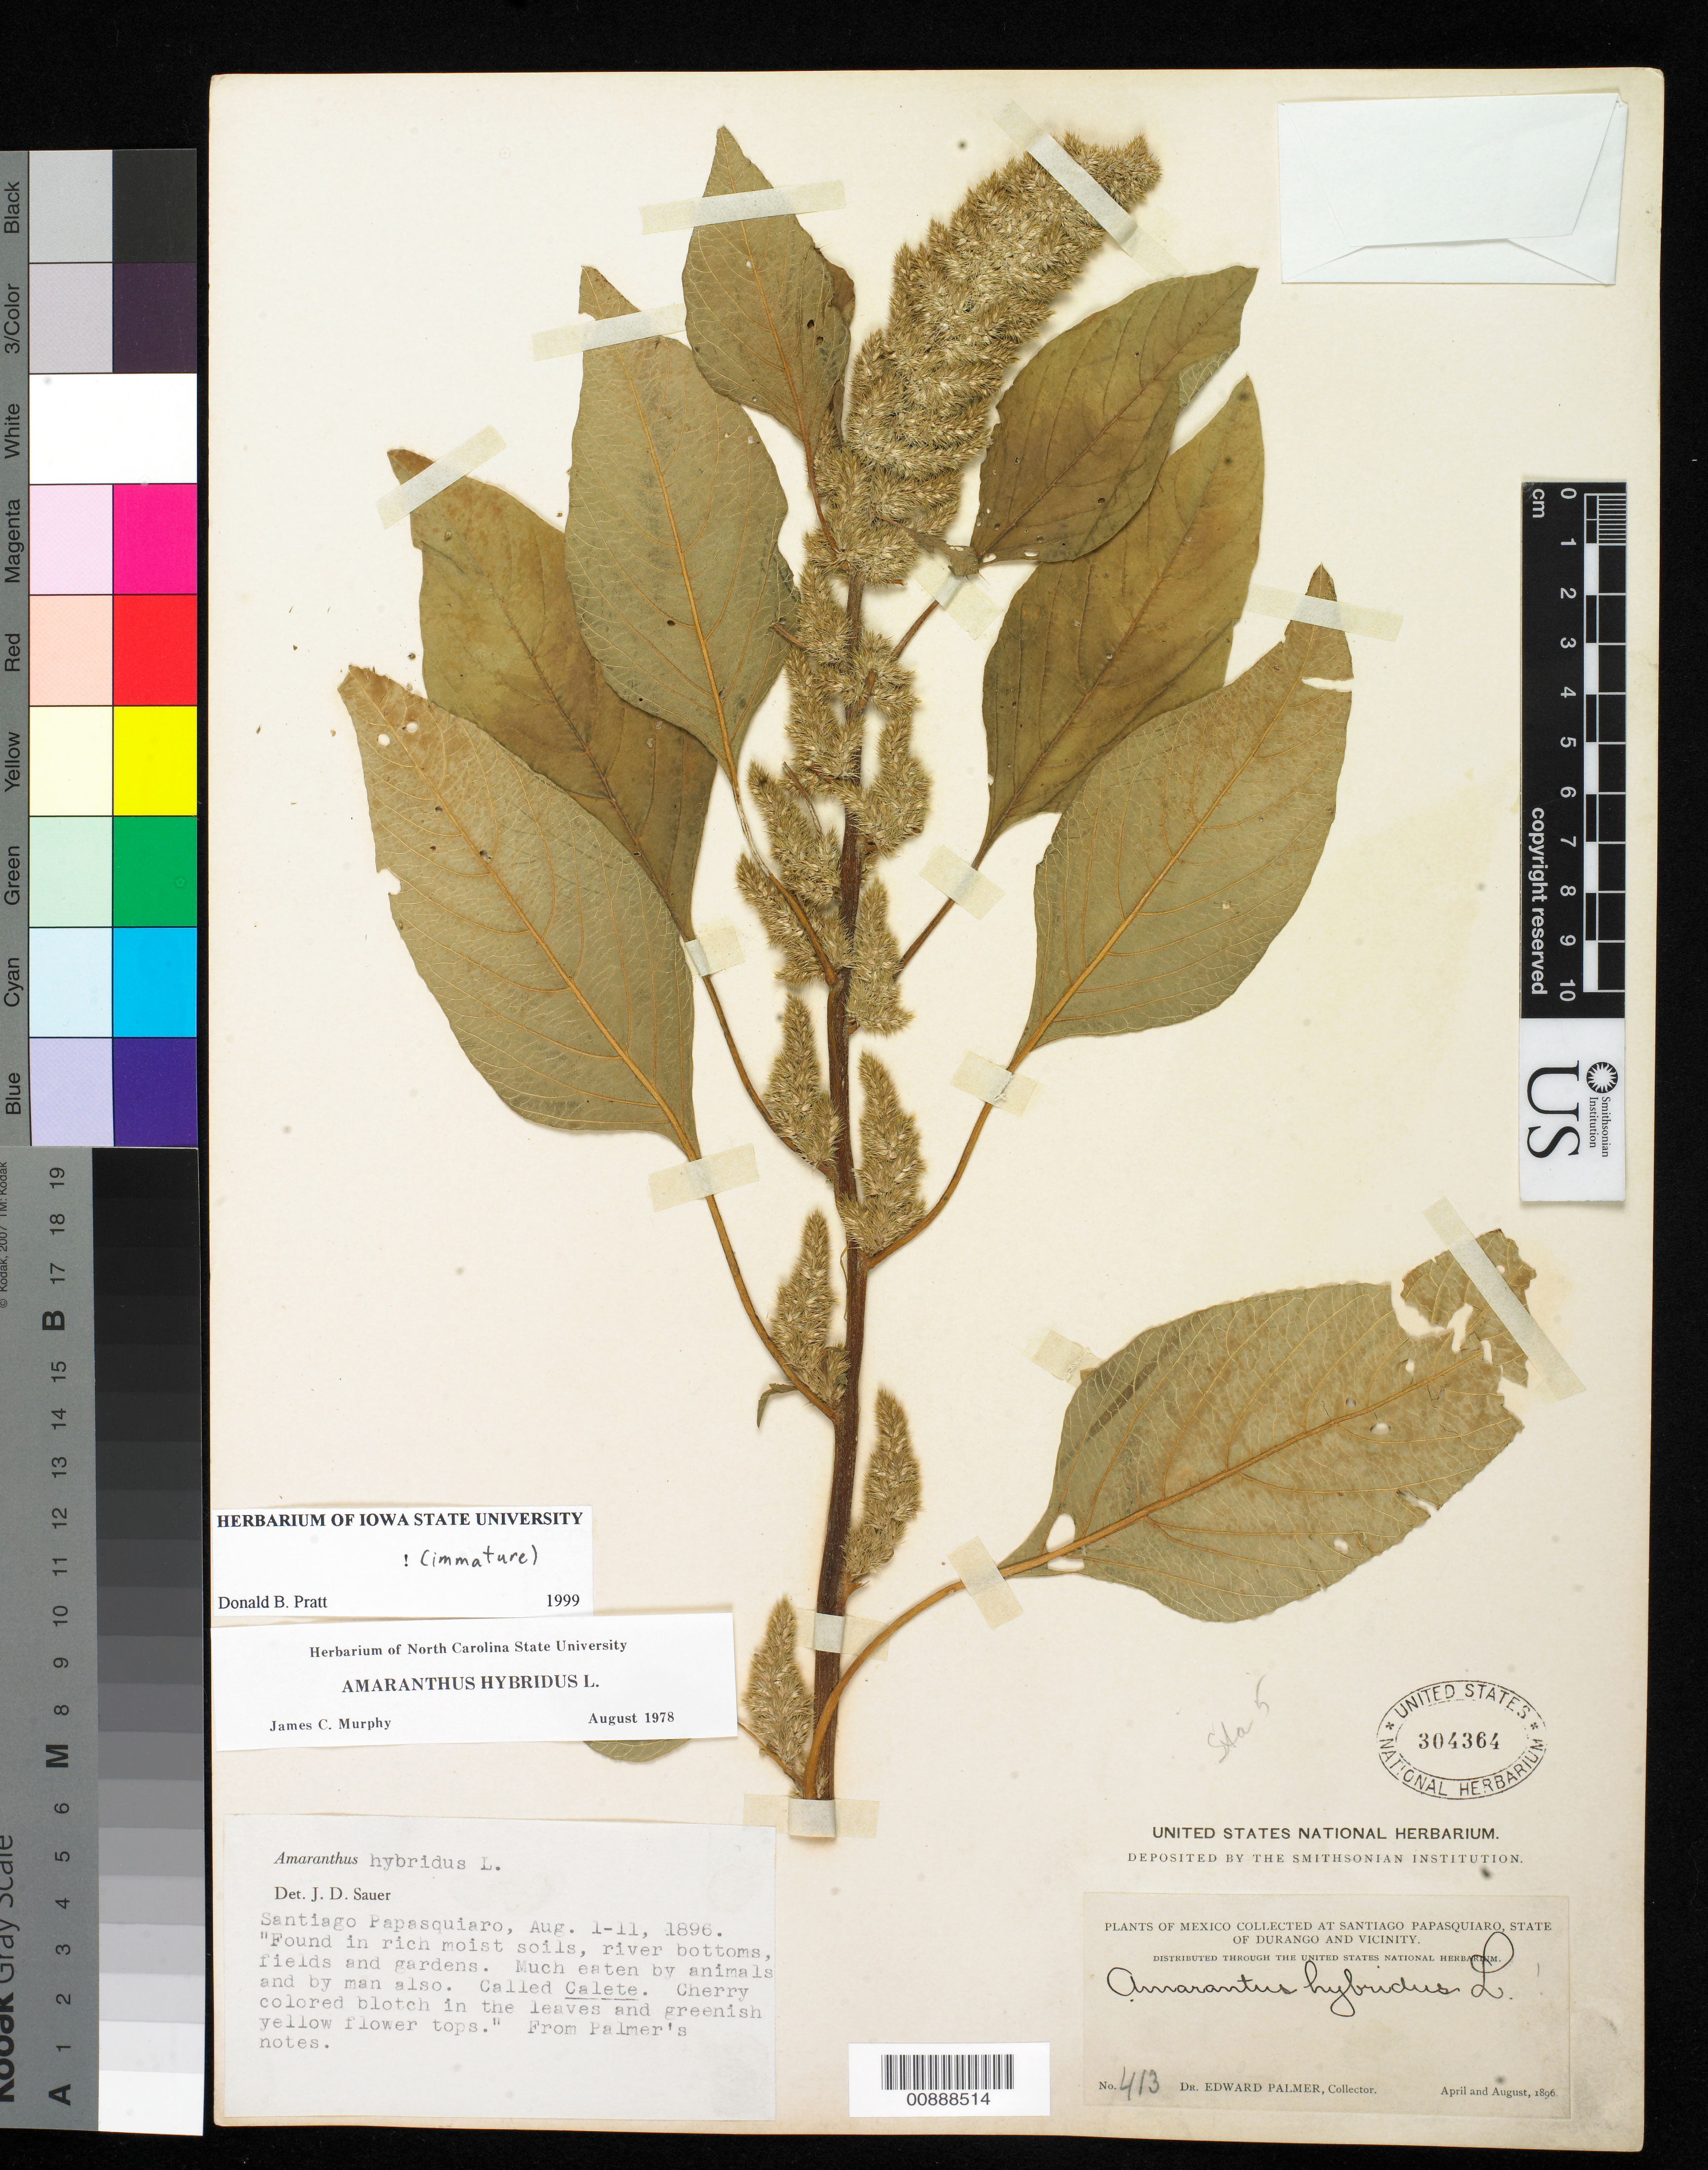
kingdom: Plantae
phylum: Tracheophyta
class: Magnoliopsida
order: Caryophyllales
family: Amaranthaceae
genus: Amaranthus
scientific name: Amaranthus hybridus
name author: L.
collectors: E. Palmer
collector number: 413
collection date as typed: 01 Aug 1896 to 11 Aug 1896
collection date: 1896-08-01/1896-08-11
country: Mexico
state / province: Durango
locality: Santiago Papasquiaro, Durango and vicinity.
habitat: Rich moist soils, river bottoms, fields and gardens.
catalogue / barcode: US 304364